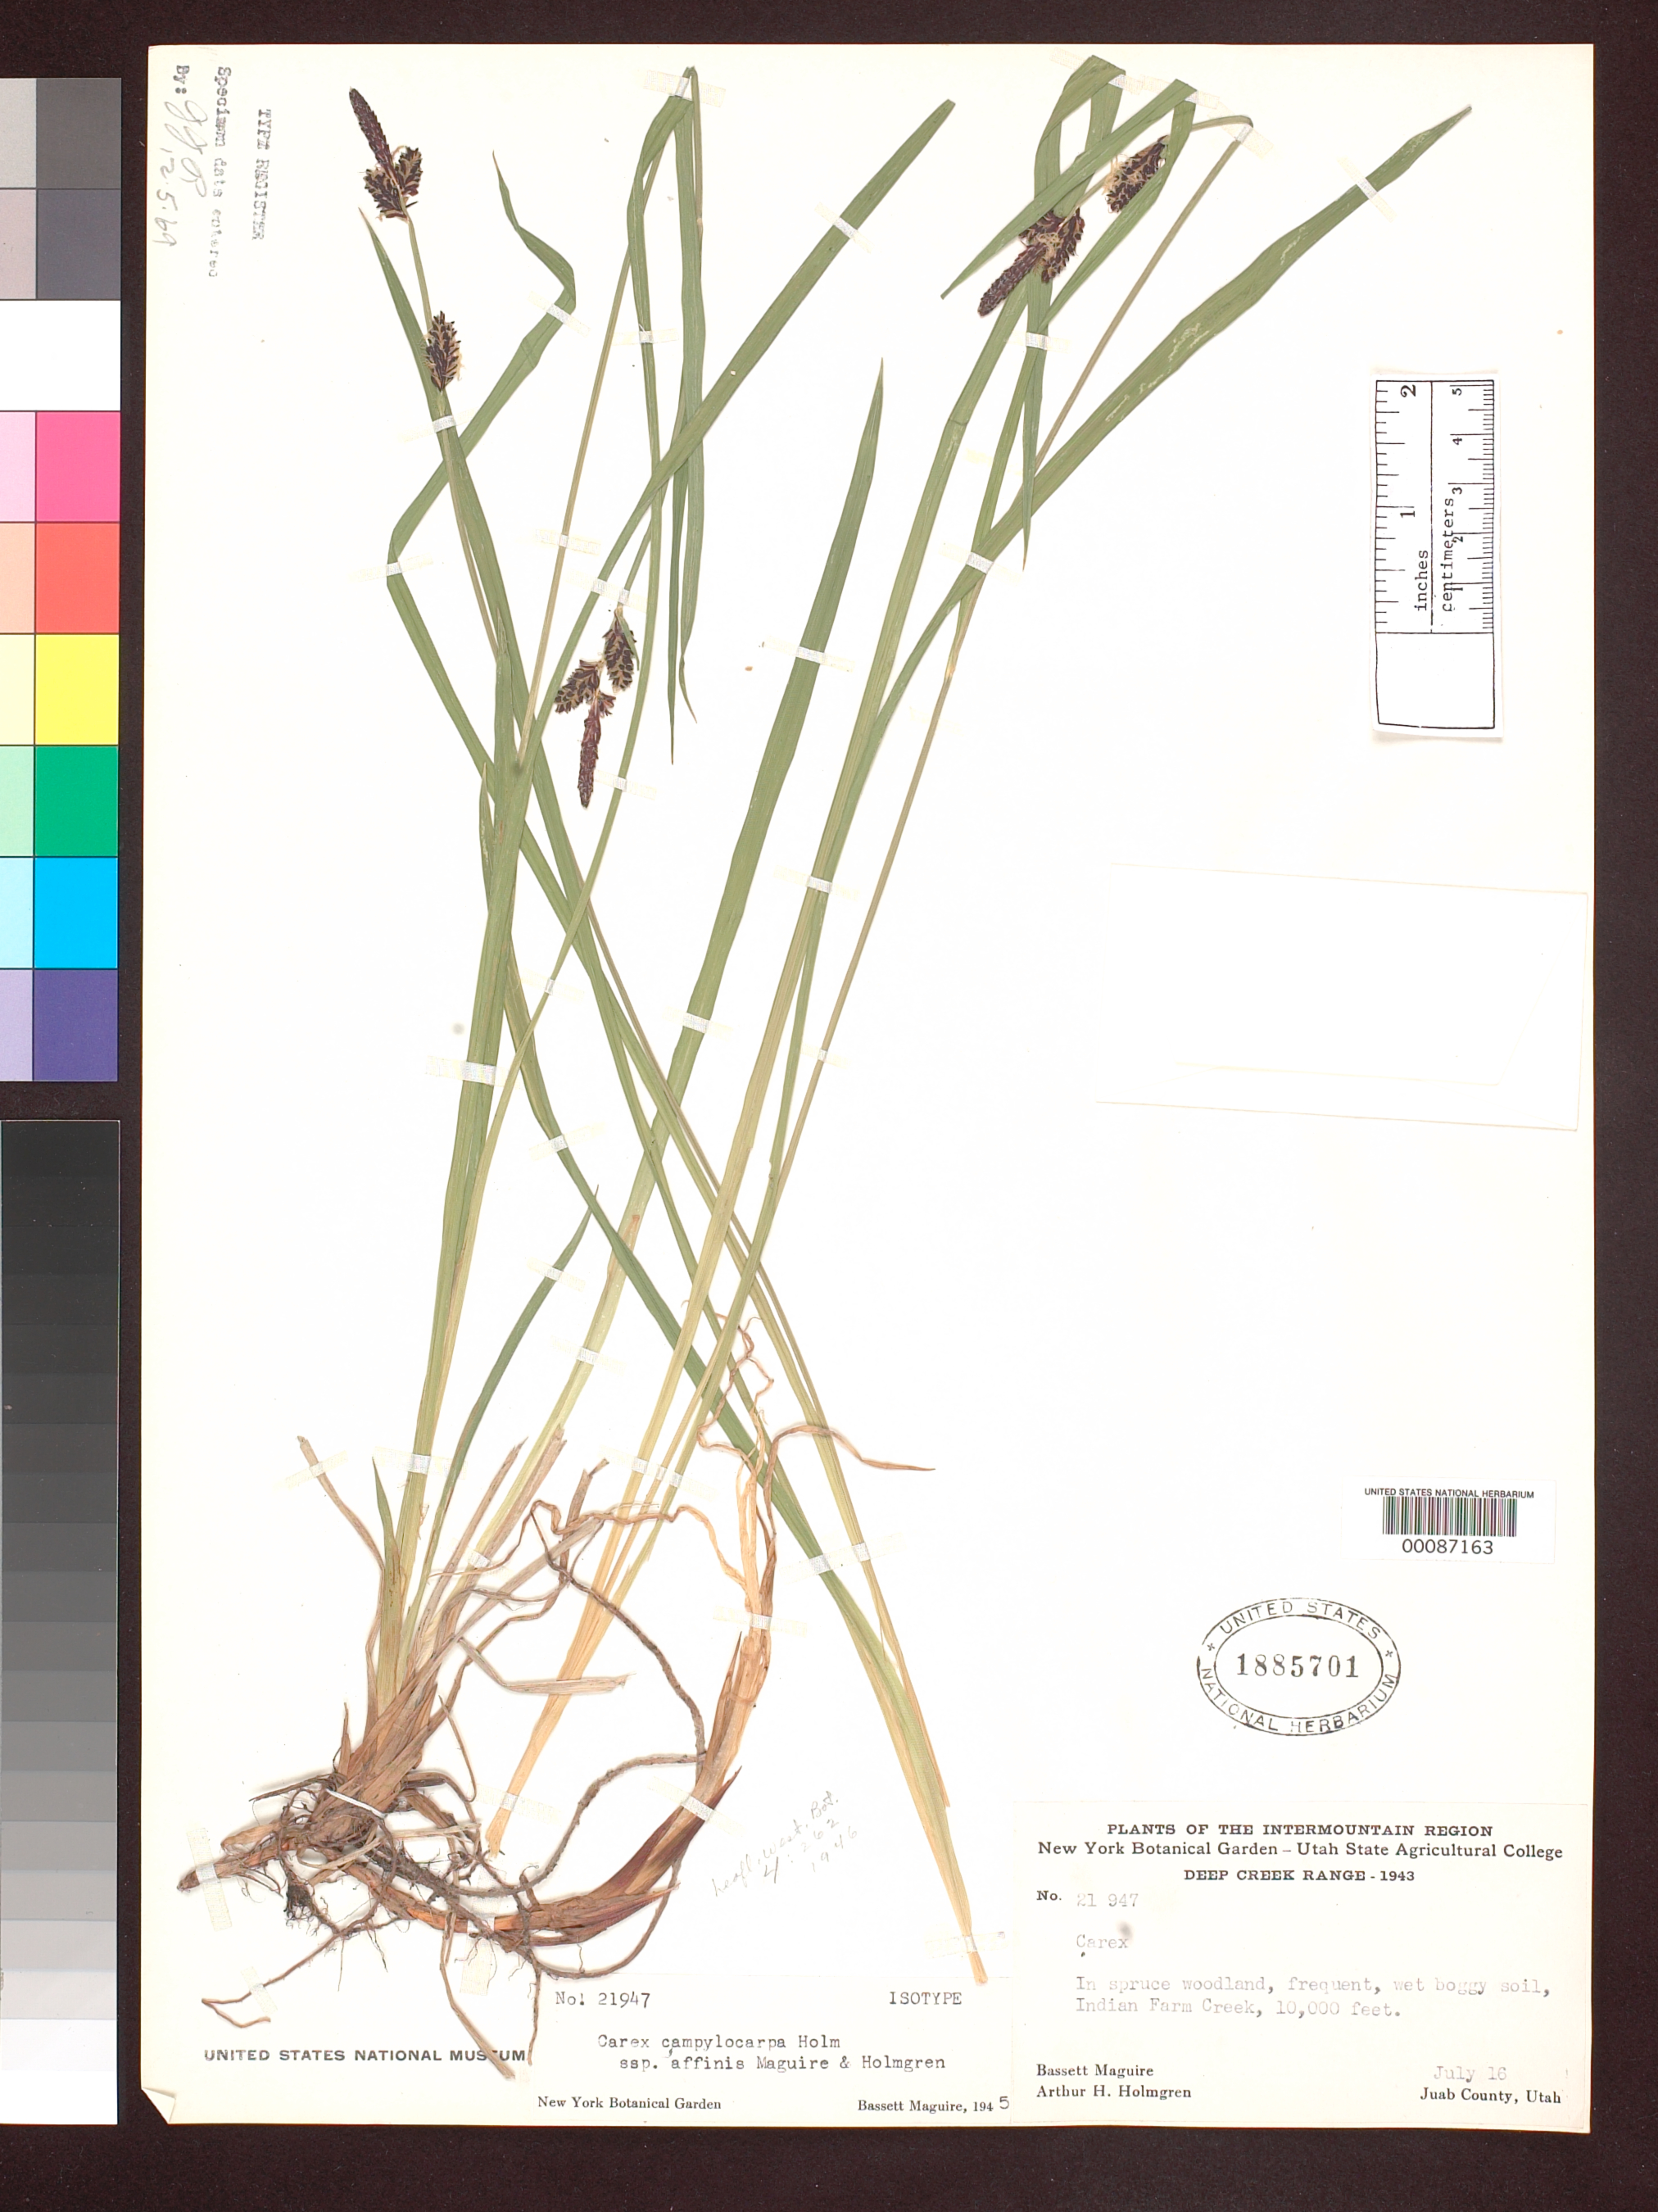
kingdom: Plantae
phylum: Tracheophyta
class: Liliopsida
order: Poales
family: Cyperaceae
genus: Carex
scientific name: Carex campylocarpa subsp. affinis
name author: Maguire & A.H. Holmgren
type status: Isotype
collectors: B. Maguire & A. H. Holmgren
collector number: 21947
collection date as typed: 16 Jul 1943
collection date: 1943-07-16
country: United States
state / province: Utah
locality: Deep Creek Range, Indian Farm Creek.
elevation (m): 3048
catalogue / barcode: US 1885701